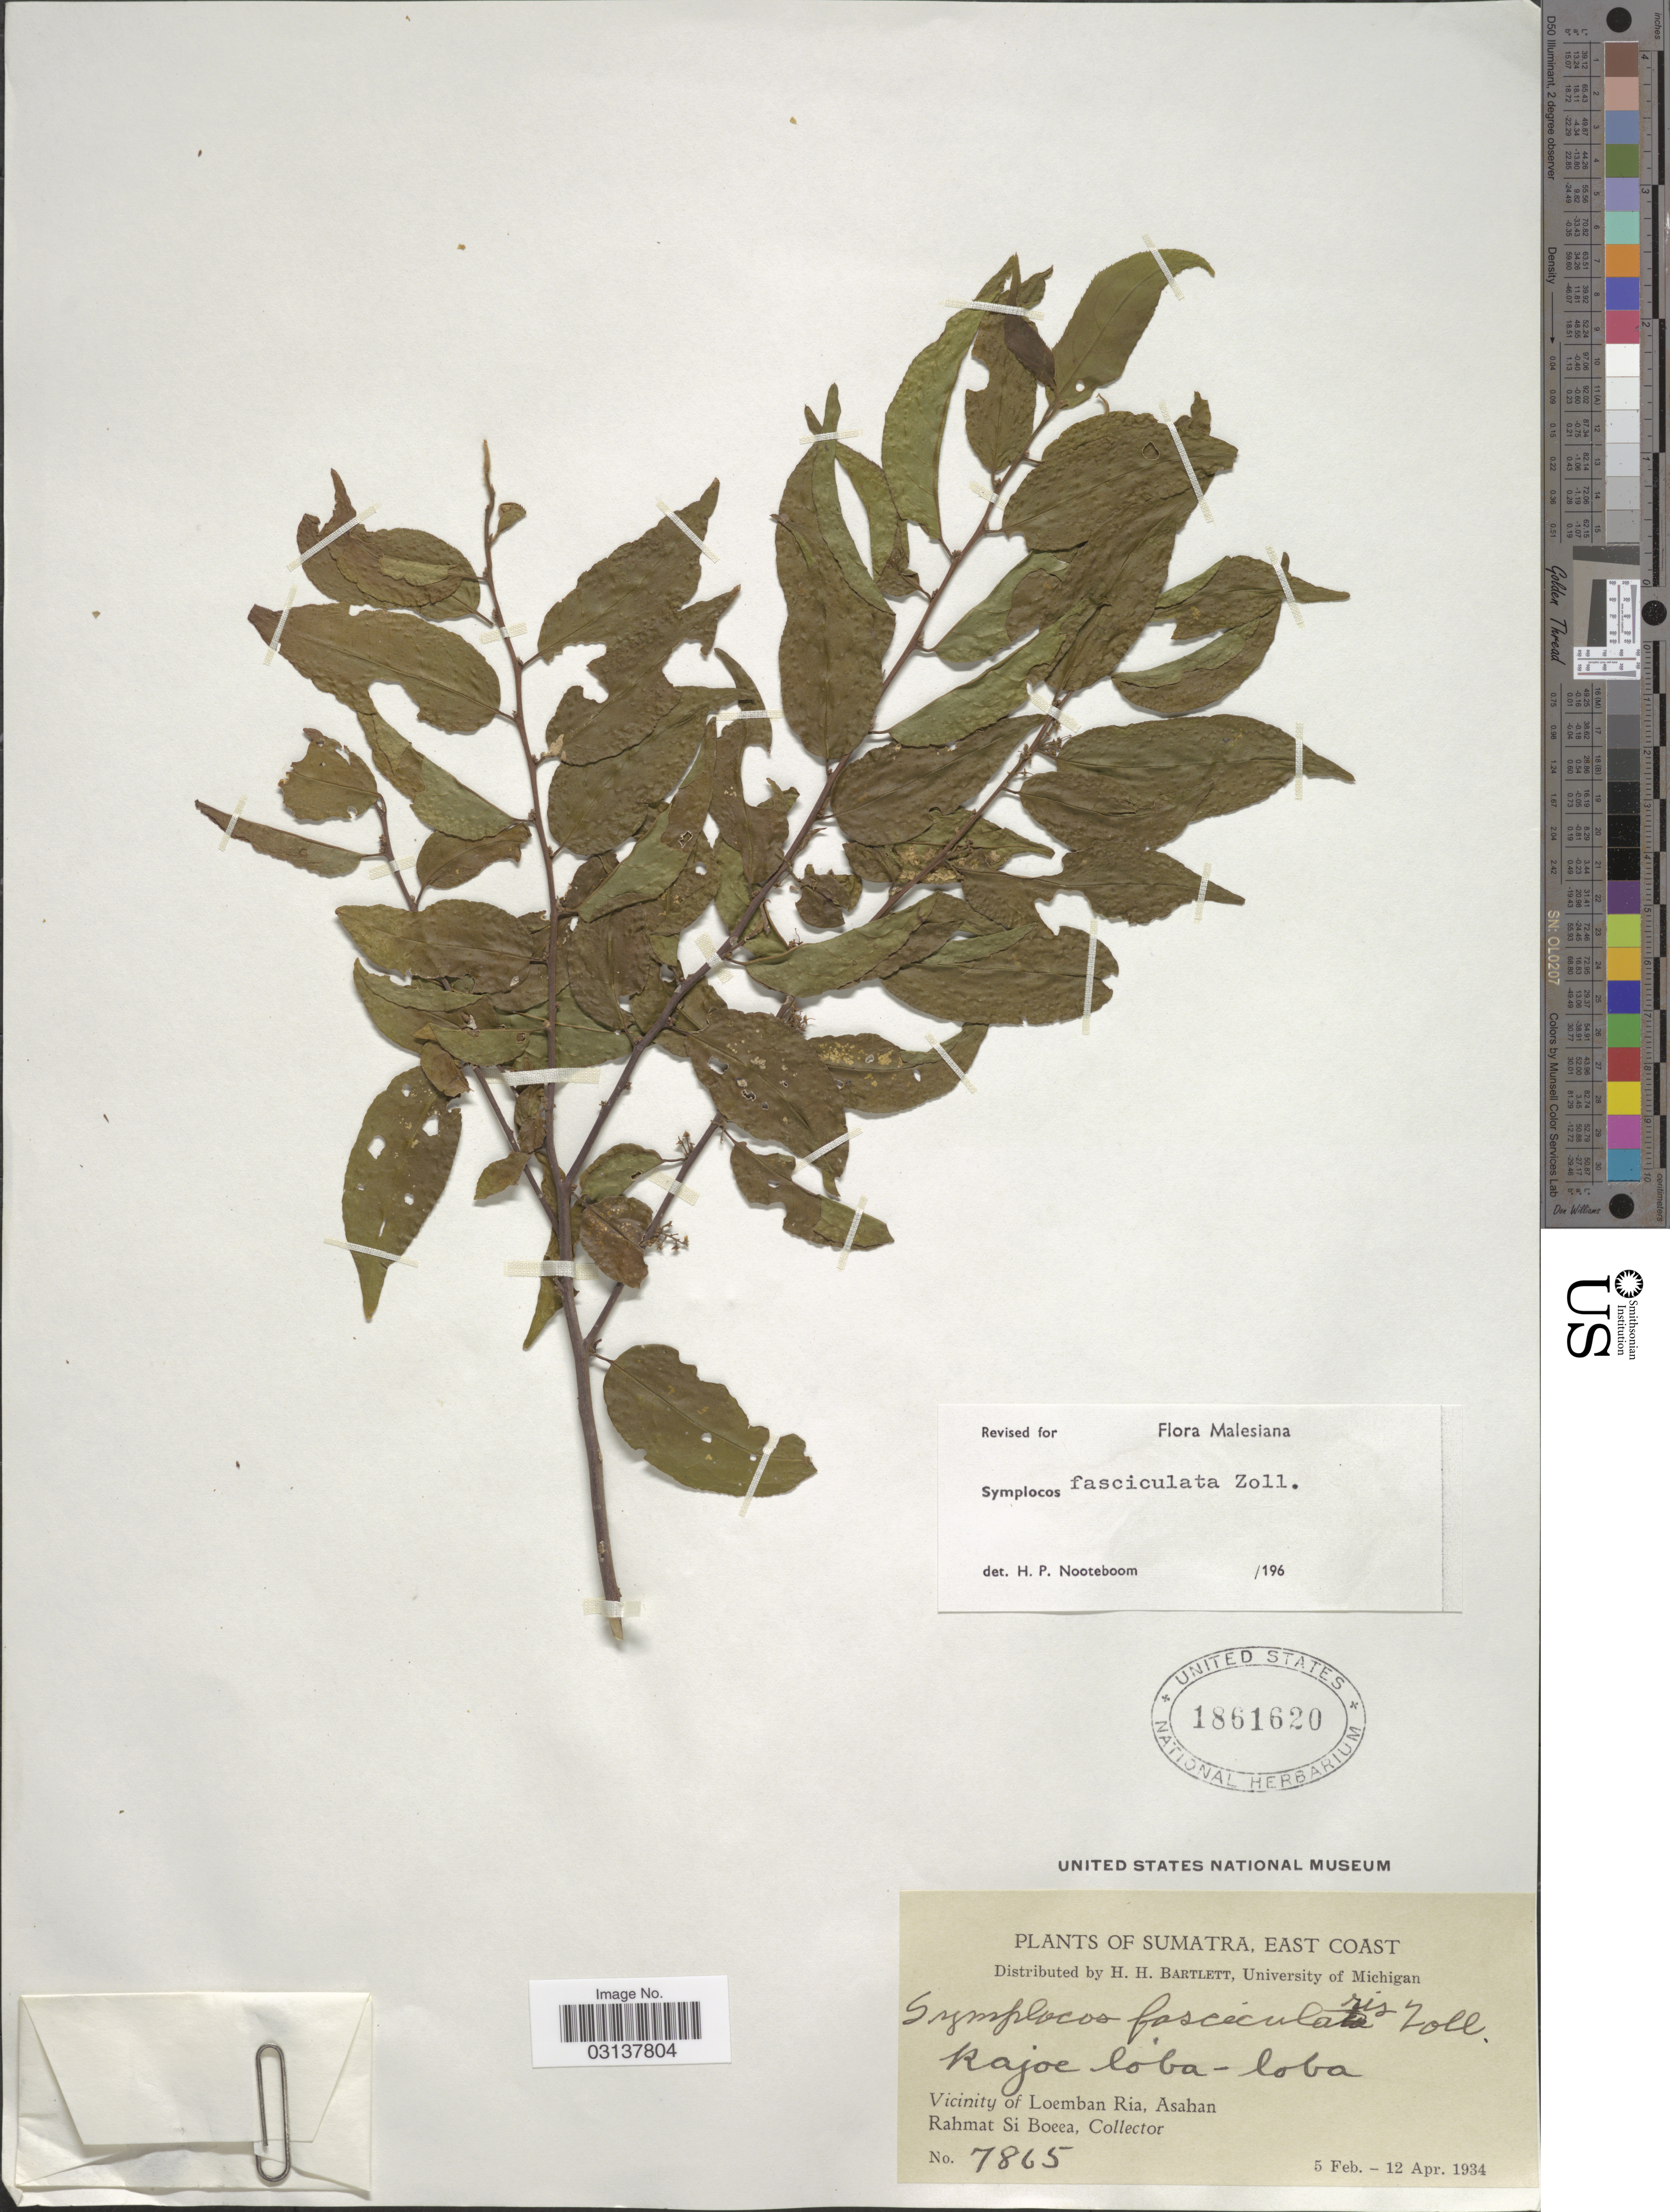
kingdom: Plantae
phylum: Tracheophyta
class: Magnoliopsida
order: Ericales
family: Symplocaceae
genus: Symplocos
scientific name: Symplocos fasciculata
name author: Zoll.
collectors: Rahmat Si Boeea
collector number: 7865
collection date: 1934-02-05/1934-04-12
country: Indonesia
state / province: Sumatra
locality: Sumatra, East Coast. Vicinity of Loemban Ria, Asahan.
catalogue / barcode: US 1861620